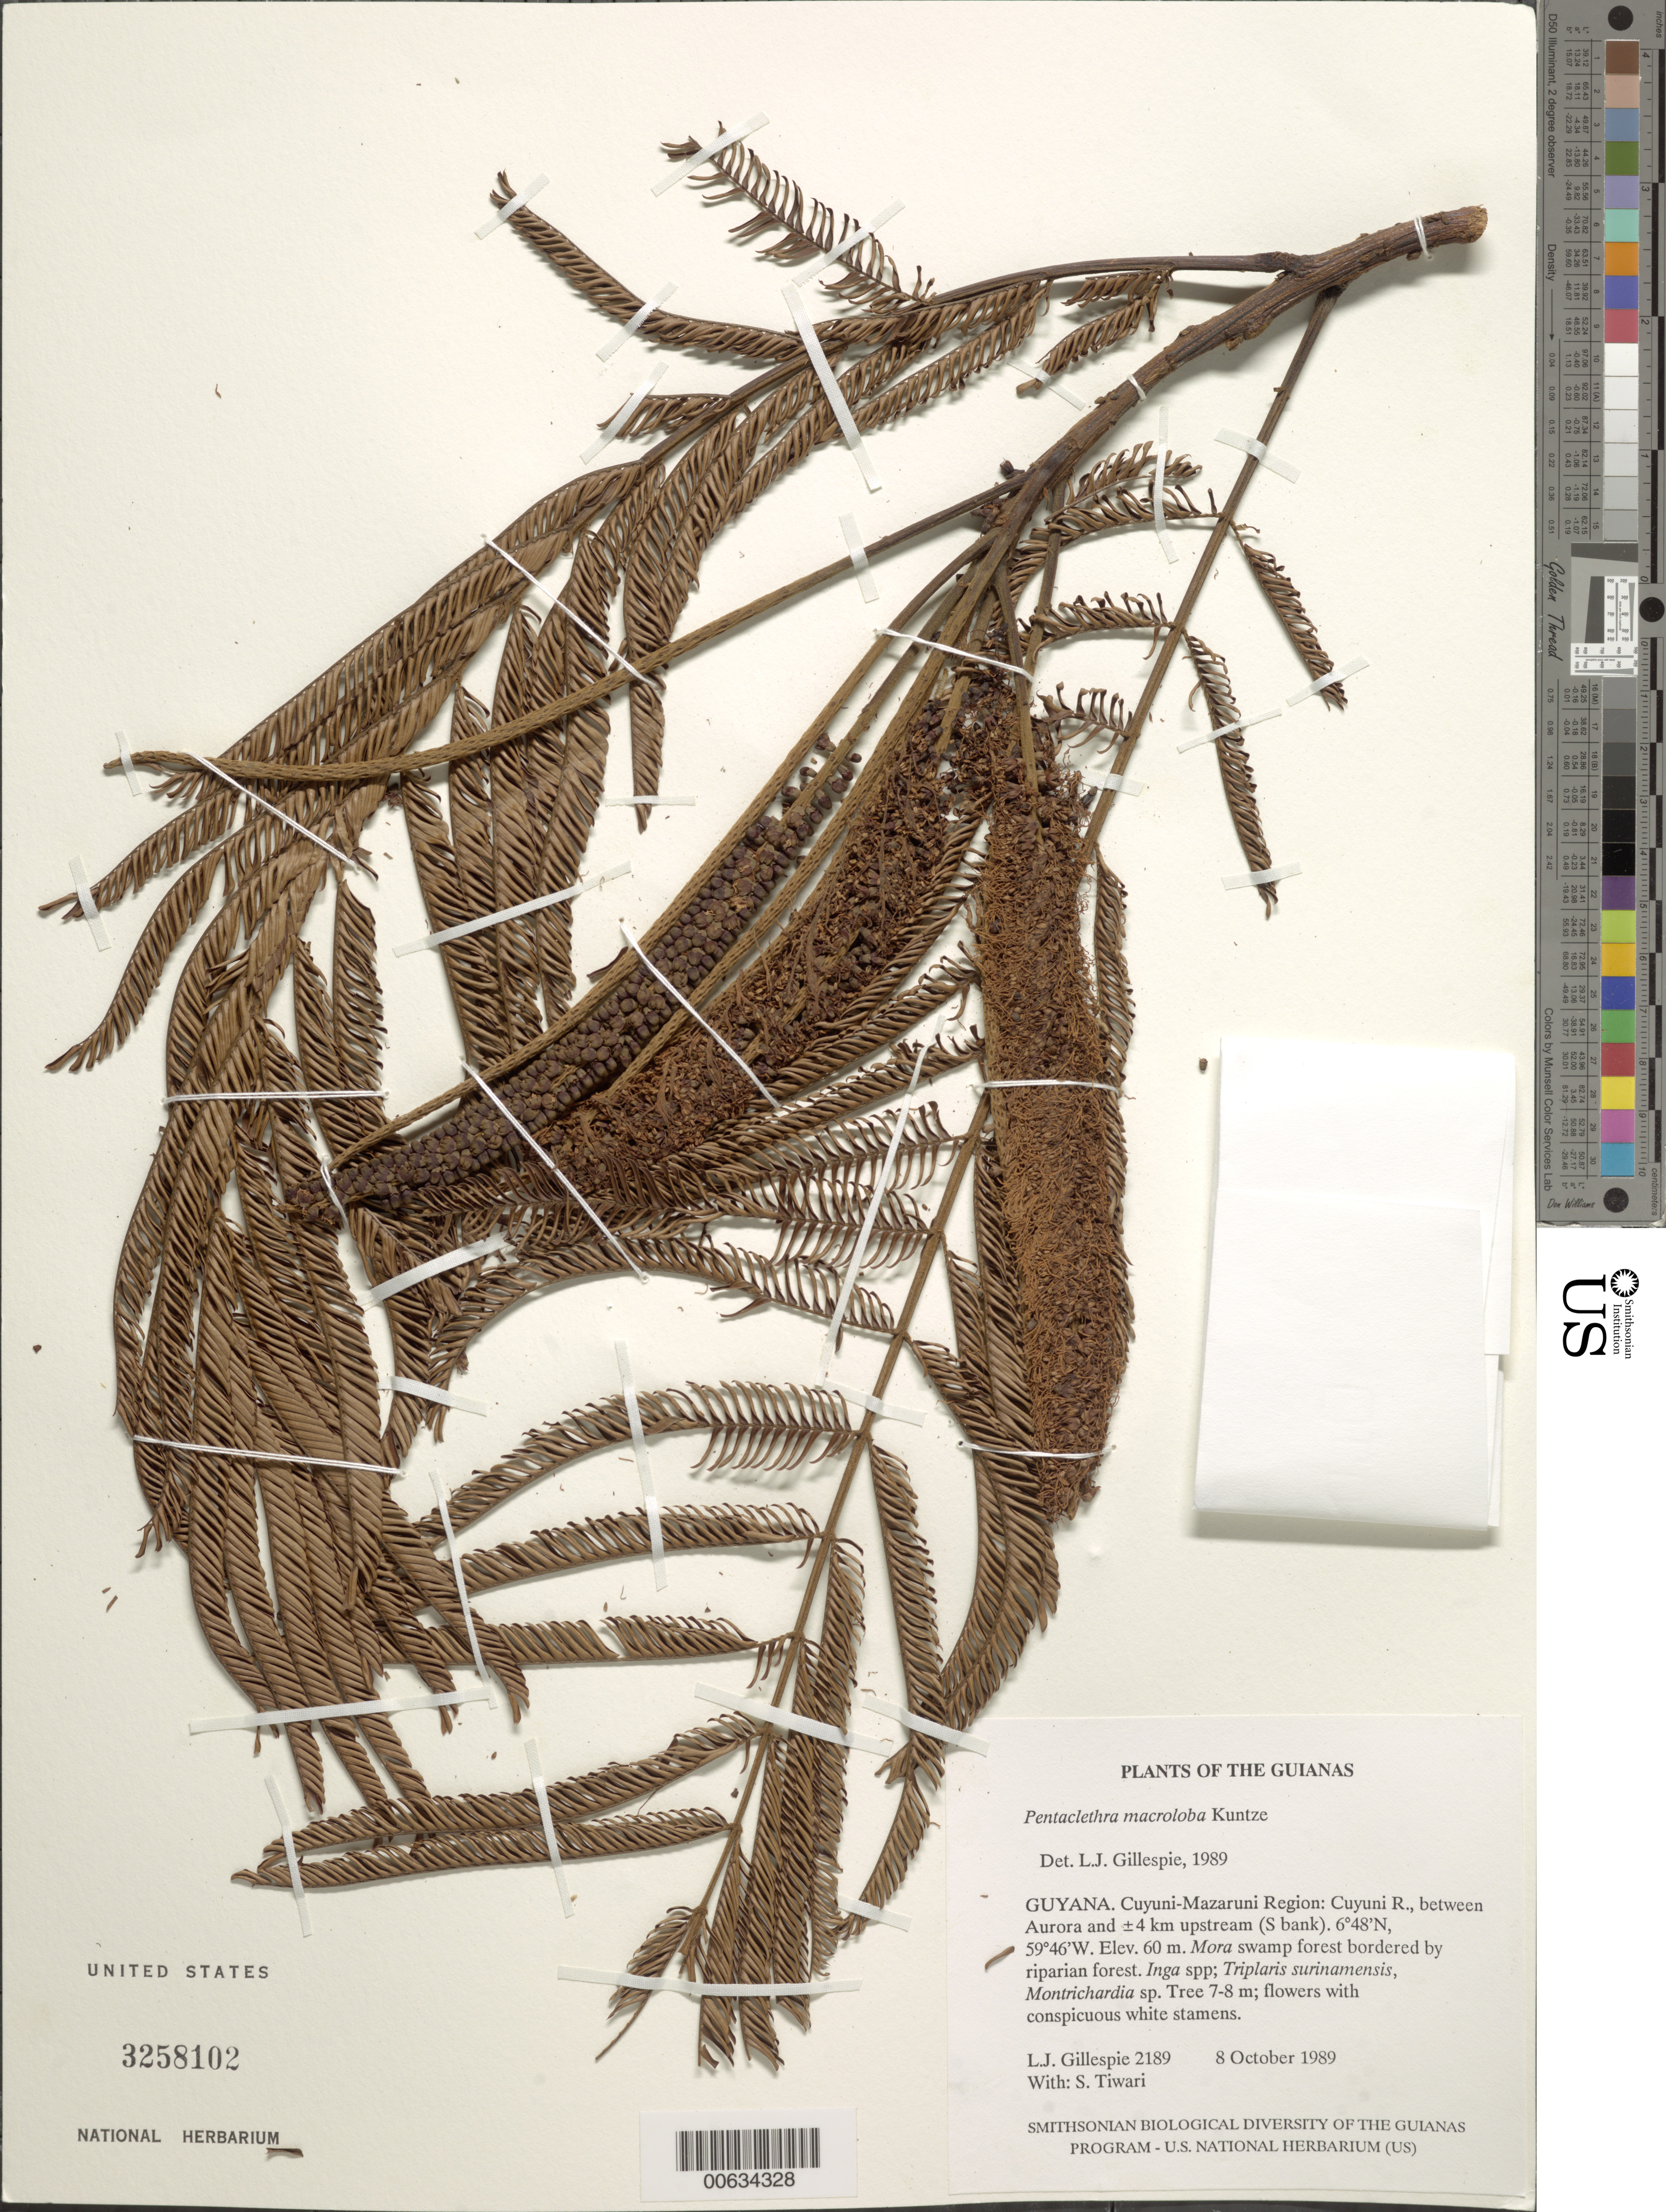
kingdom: Plantae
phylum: Tracheophyta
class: Magnoliopsida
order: Fabales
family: Fabaceae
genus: Pentaclethra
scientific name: Pentaclethra macroloba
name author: (Willd.) Kuntze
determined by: Gillespie, L. J.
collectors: L. J. Gillespie & S. Tiwari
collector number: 2189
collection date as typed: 8 October 1989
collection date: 1989-10-08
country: Guyana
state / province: Cuyuni-Mazaruni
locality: Cuyuni R., between Aurora and ±4 km upstream (S bank)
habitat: Mora swamp forest bordered by riparian forest. Inga spp; Triplaris surinamensis, Montrichardia sp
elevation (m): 60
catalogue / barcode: US 3258102